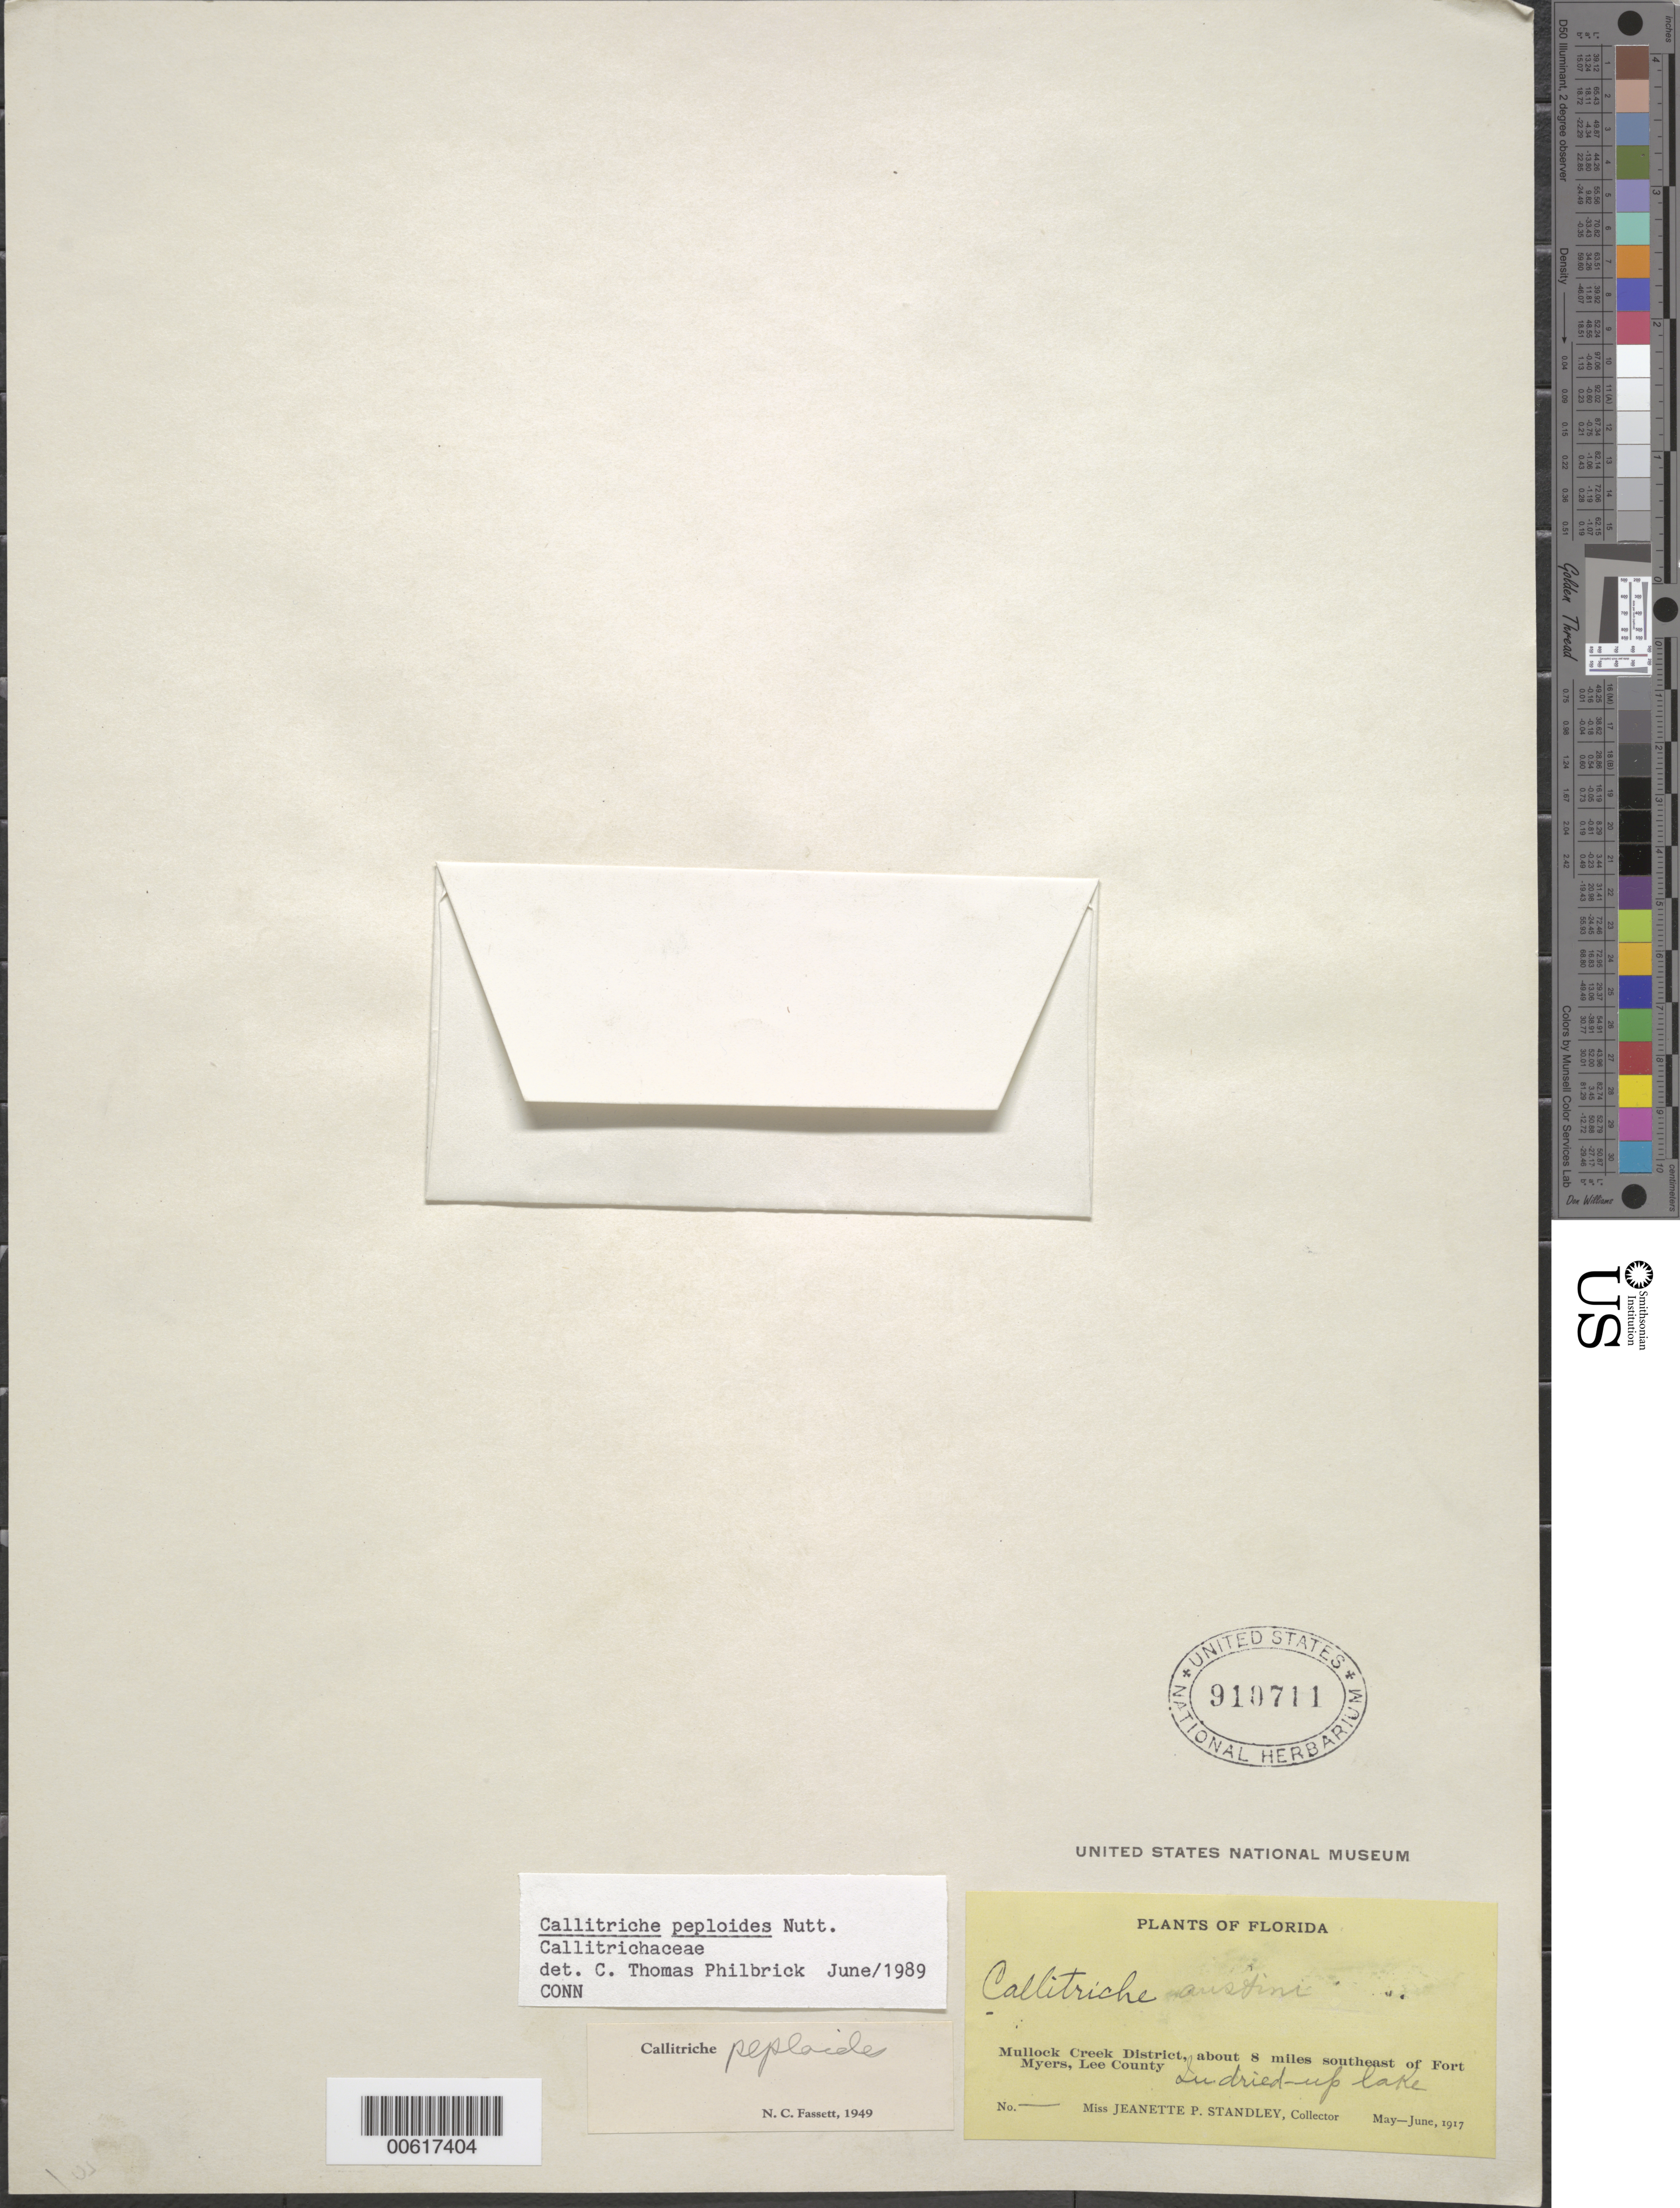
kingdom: Plantae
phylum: Tracheophyta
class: Magnoliopsida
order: Lamiales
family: Plantaginaceae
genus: Callitriche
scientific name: Callitriche peploides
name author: Nutt.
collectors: J. P. Standley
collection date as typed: May 1917 to -- Jun 1917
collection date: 1917-05/1917-06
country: United States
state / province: Florida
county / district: Lee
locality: Mullock Creek Dist., SE of Fort Myers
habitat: In a dried up lake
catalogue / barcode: US 910711